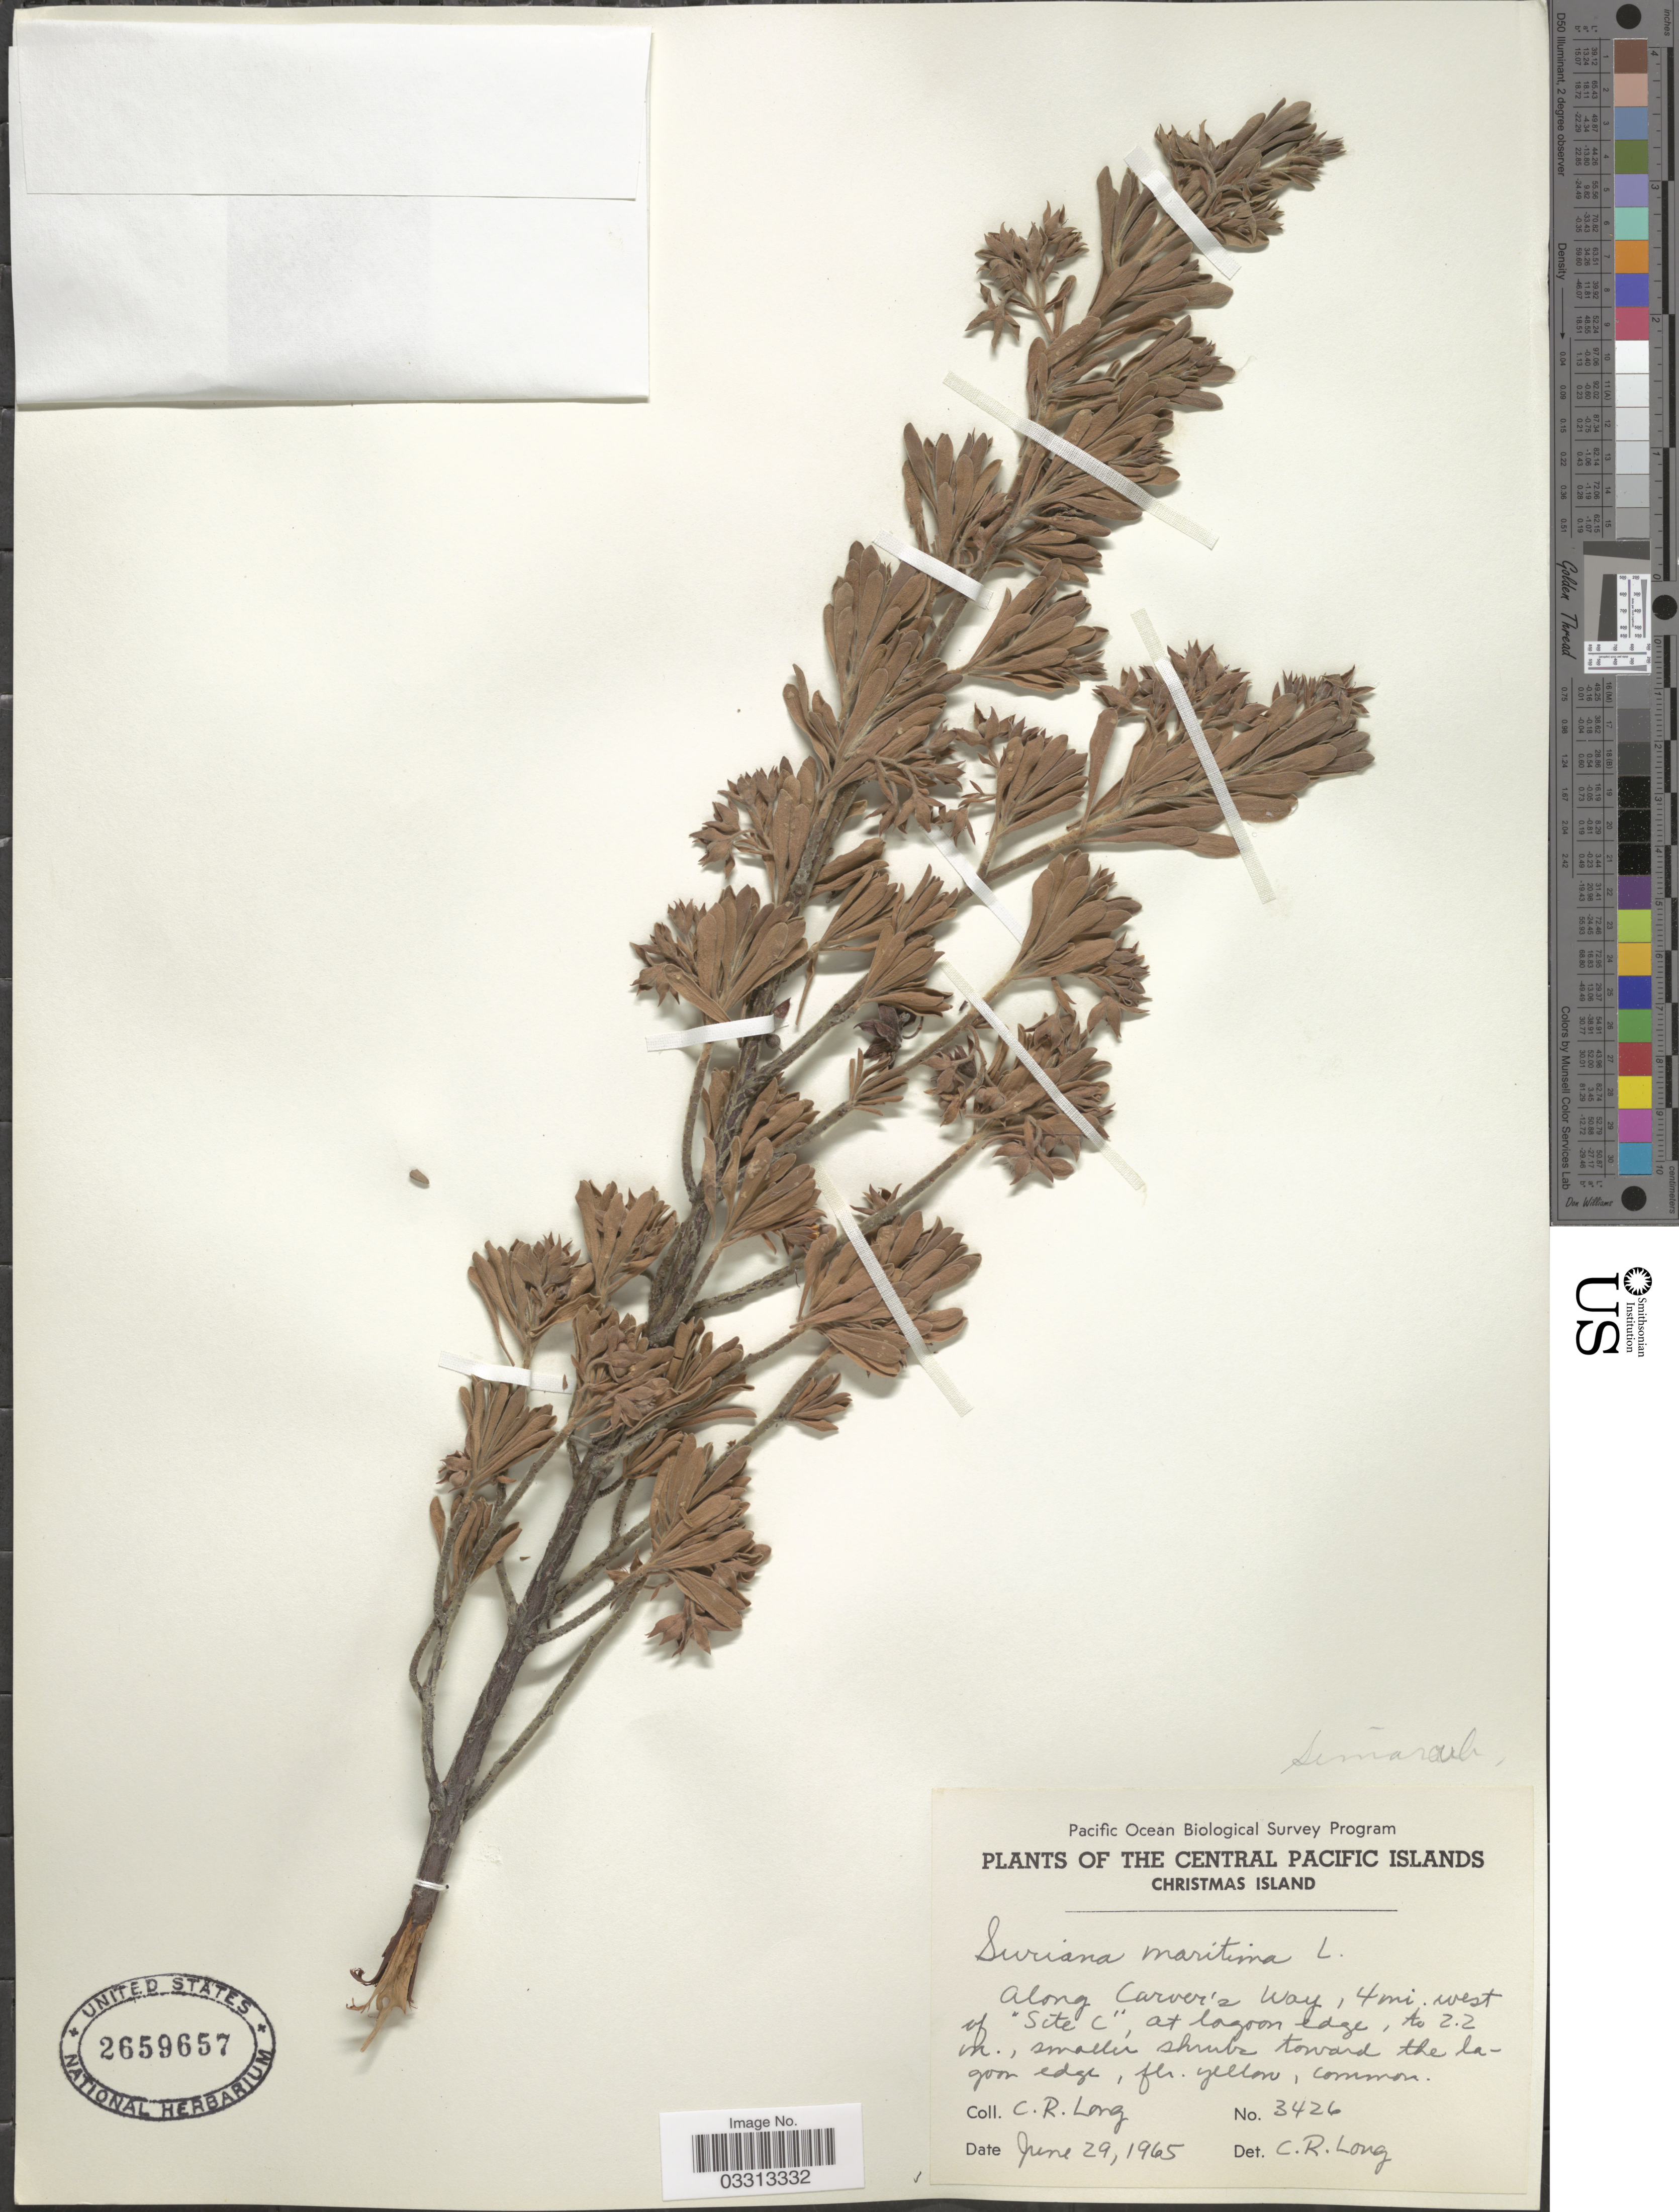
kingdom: Plantae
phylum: Tracheophyta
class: Magnoliopsida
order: Fabales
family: Surianaceae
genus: Suriana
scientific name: Suriana maritima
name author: L.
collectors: C. R. Long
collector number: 3426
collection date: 1965-06-29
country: Kiribati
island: Kiritimati [Christmas] Atoll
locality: The Central Pacific Islands. Christmas Island. Along Carver's Way, 4 mi. west of "Site C", at lagoon edge, to 2.2 m.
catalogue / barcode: US 2659657